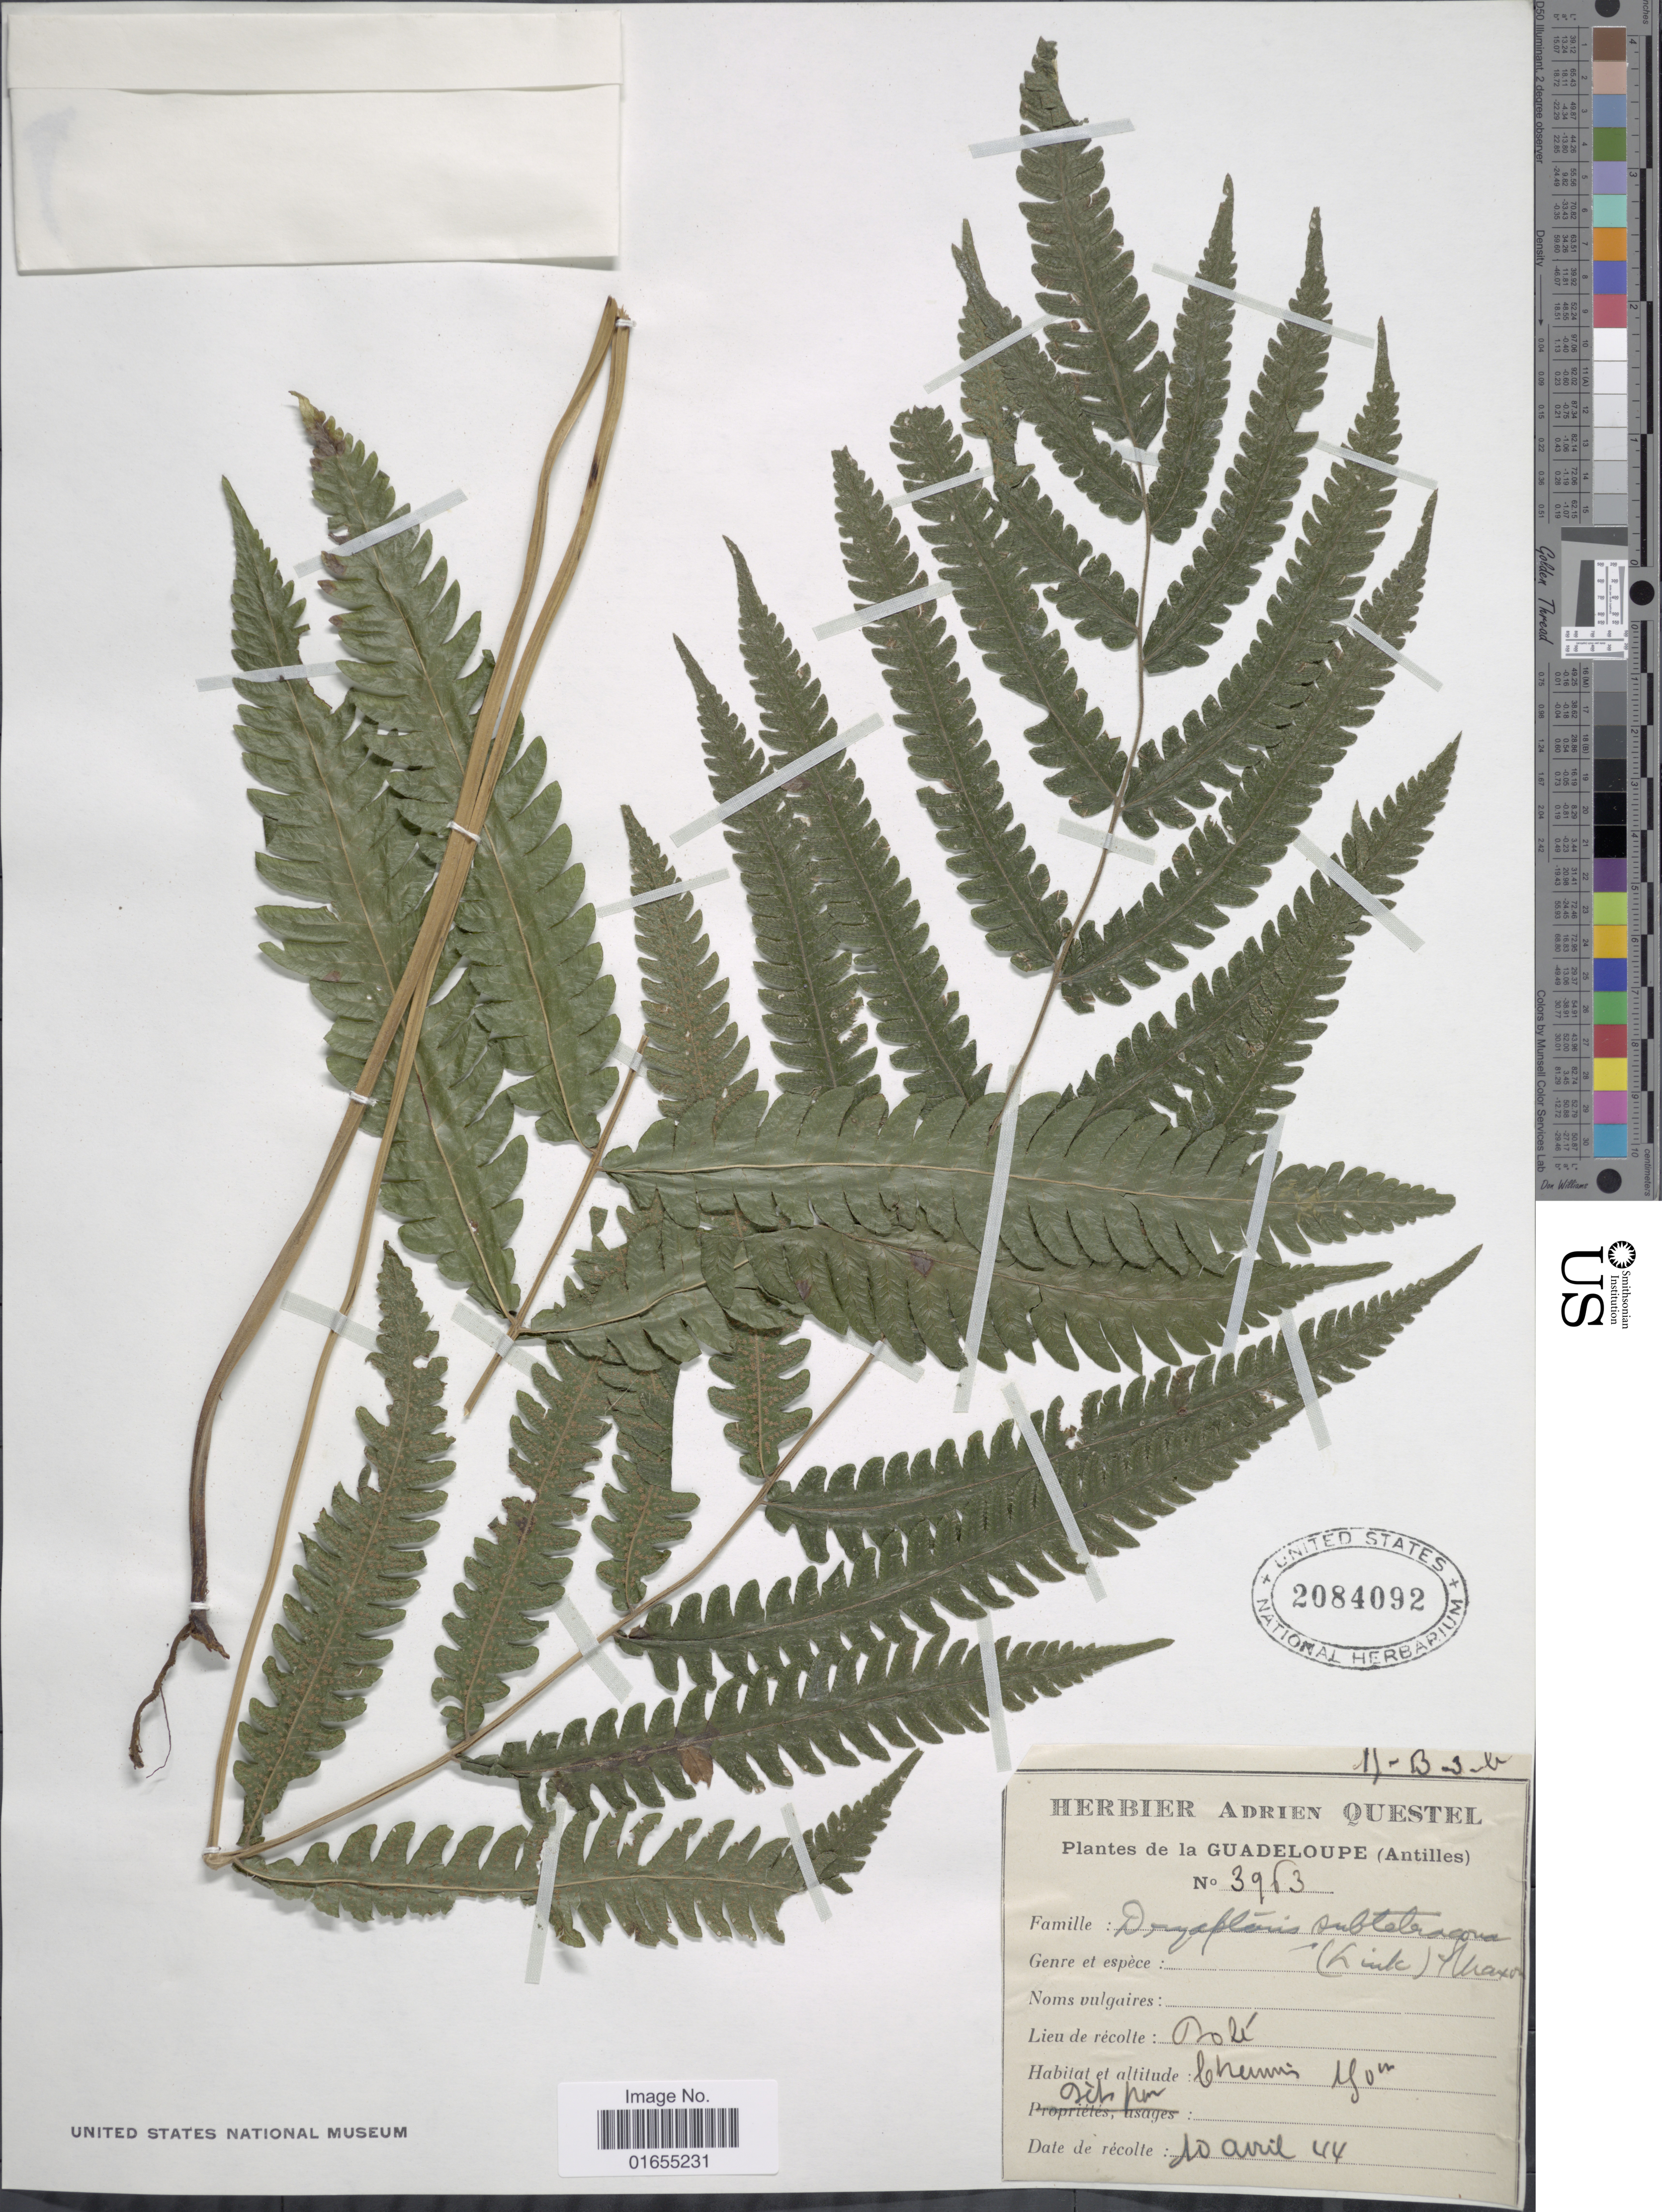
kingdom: Plantae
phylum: Tracheophyta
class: Polypodiopsida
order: Polypodiales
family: Thelypteridaceae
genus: Goniopteris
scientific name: Goniopteris tetragona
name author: (C. Presl) Sw.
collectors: ex herb. A. Questal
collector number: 3963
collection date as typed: Transcribed d/m/y: 10/4/44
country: Guadeloupe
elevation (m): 180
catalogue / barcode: US 2084092